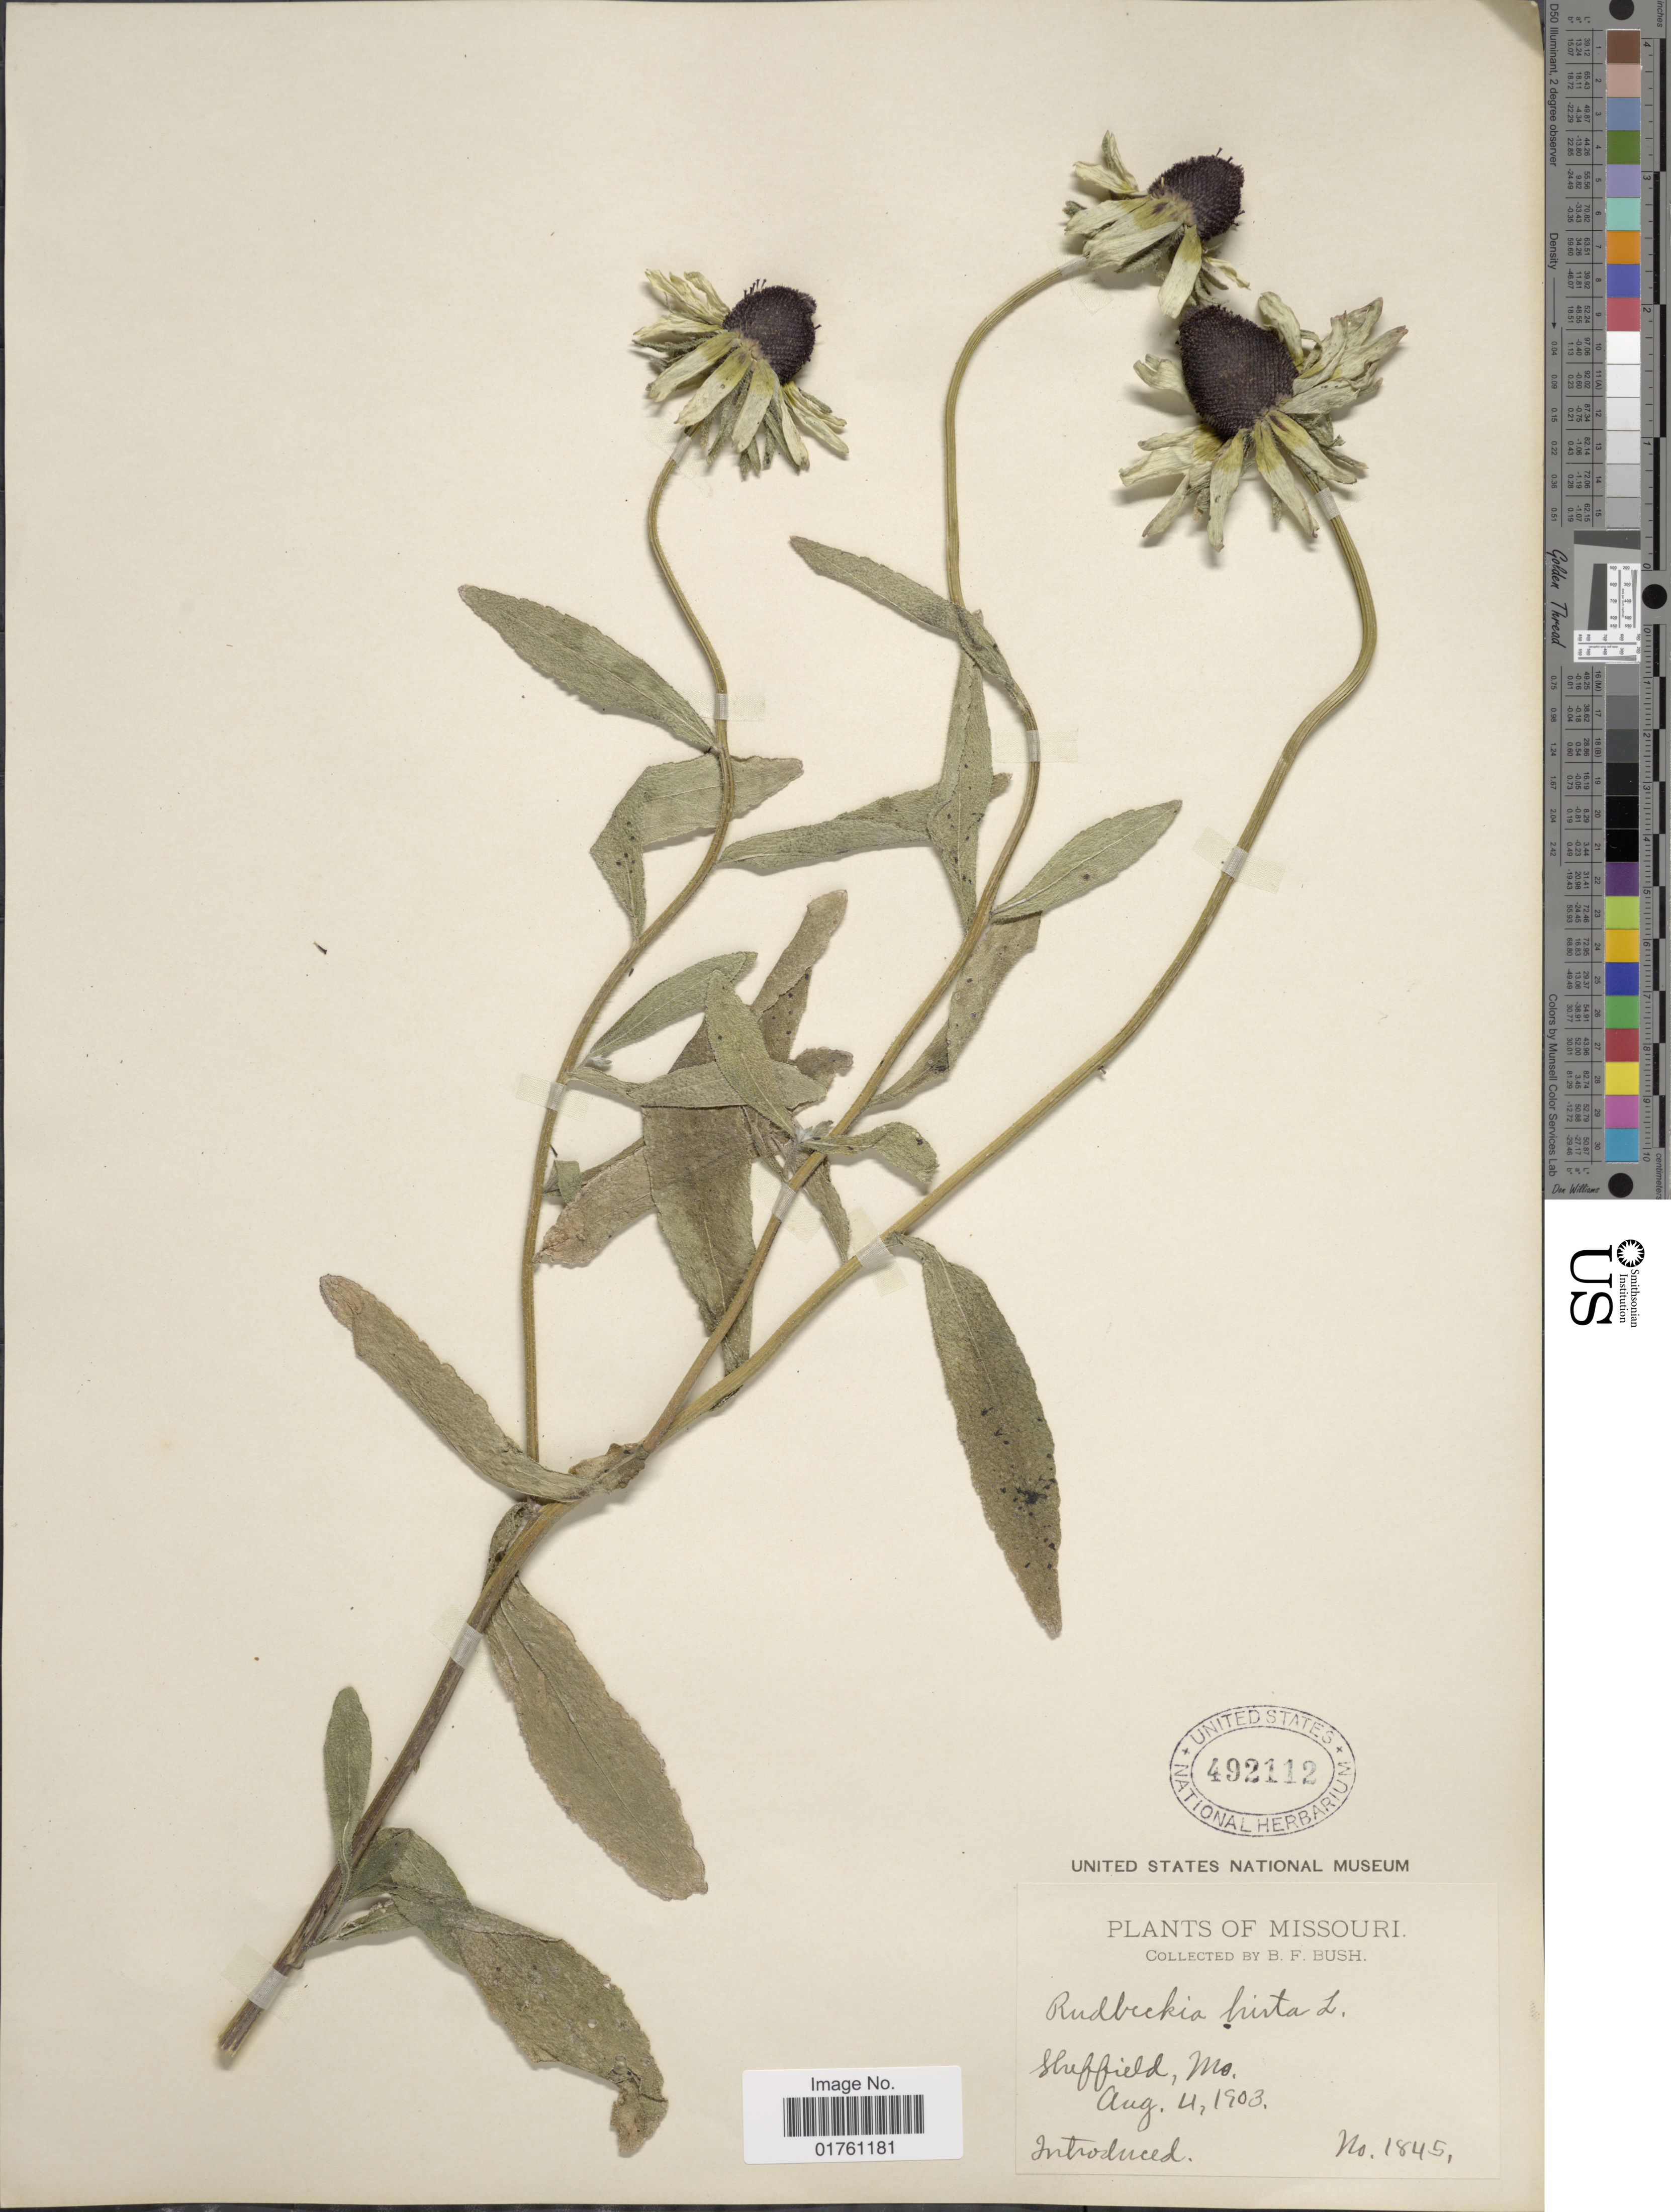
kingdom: Plantae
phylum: Tracheophyta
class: Magnoliopsida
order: Asterales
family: Asteraceae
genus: Rudbeckia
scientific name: Rudbeckia hirta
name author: L.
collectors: B. F. Bush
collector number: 1845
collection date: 1903-08-04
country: United States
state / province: Missouri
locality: Sheffield, Mo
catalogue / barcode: US 492112